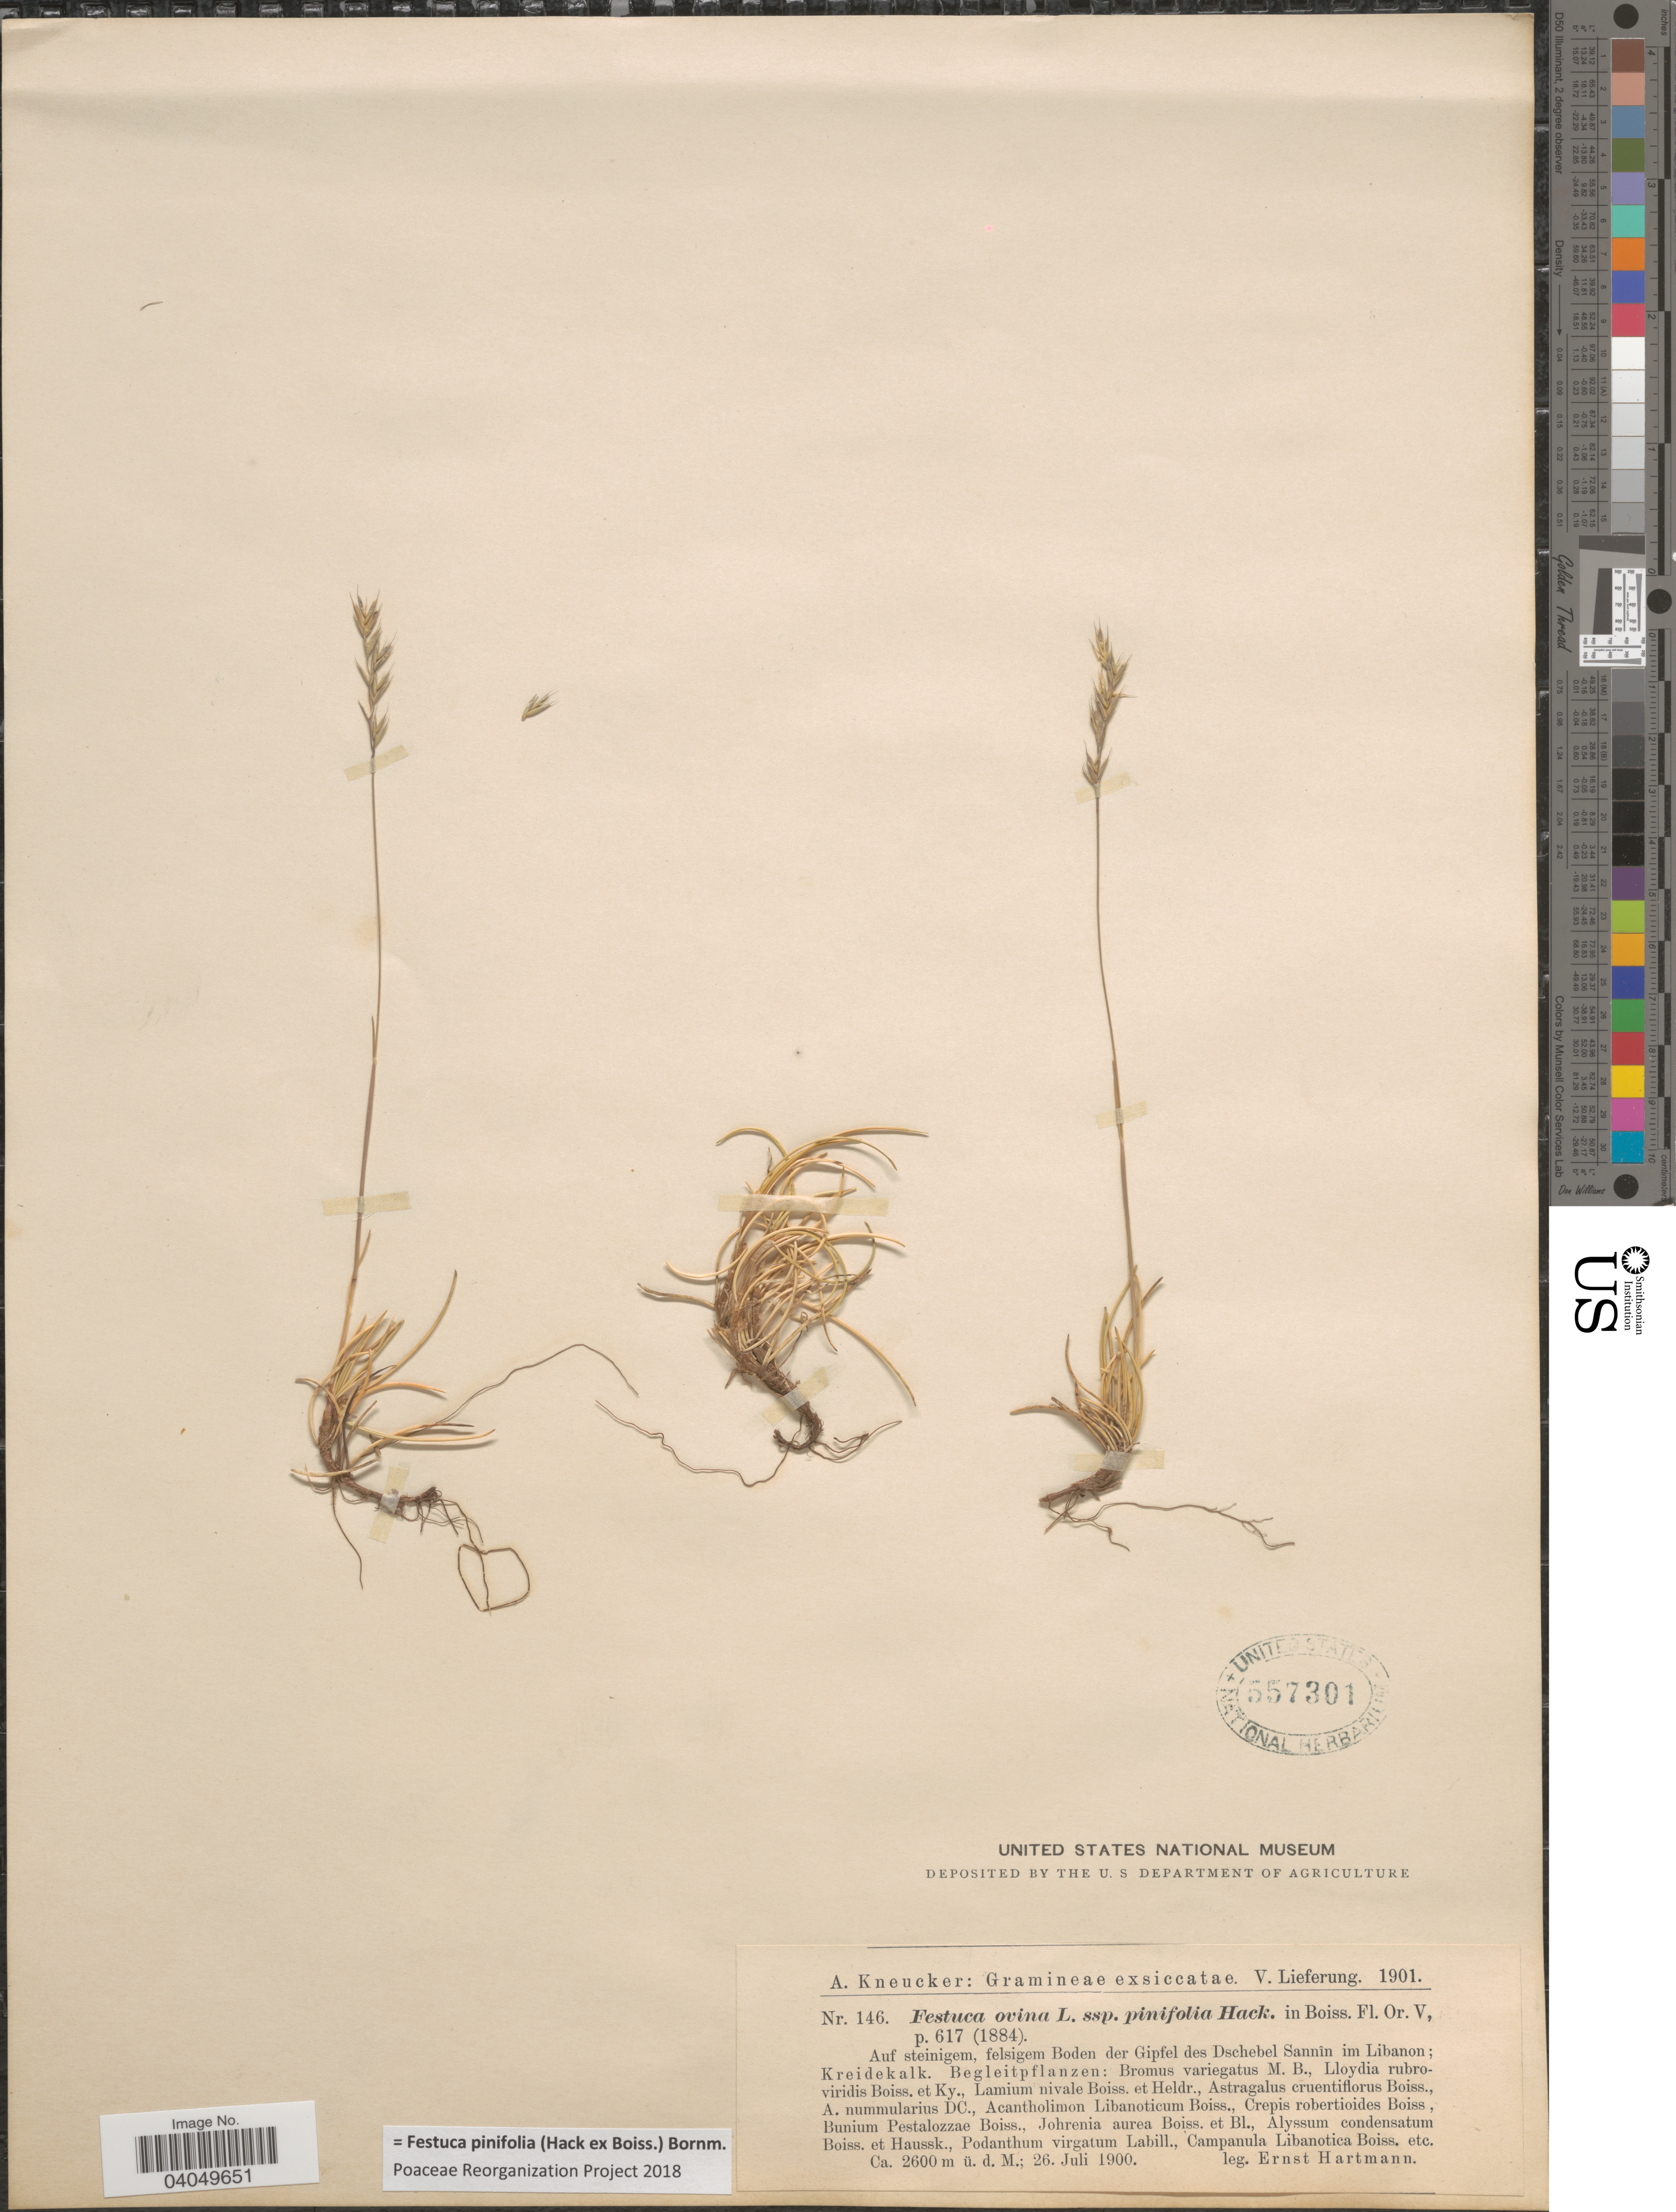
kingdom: Plantae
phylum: Tracheophyta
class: Liliopsida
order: Poales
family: Poaceae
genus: Festuca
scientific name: Festuca pinifolia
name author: (Hack. ex Boiss.) Bornm.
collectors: E. Hartmann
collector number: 146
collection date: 1900-07-26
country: Lebanon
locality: Auf steinigem, felsigem Boden der Gipfel des Dschebel Sannîn im Libanon; Kreidekalk.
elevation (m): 2600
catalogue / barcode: US 557301